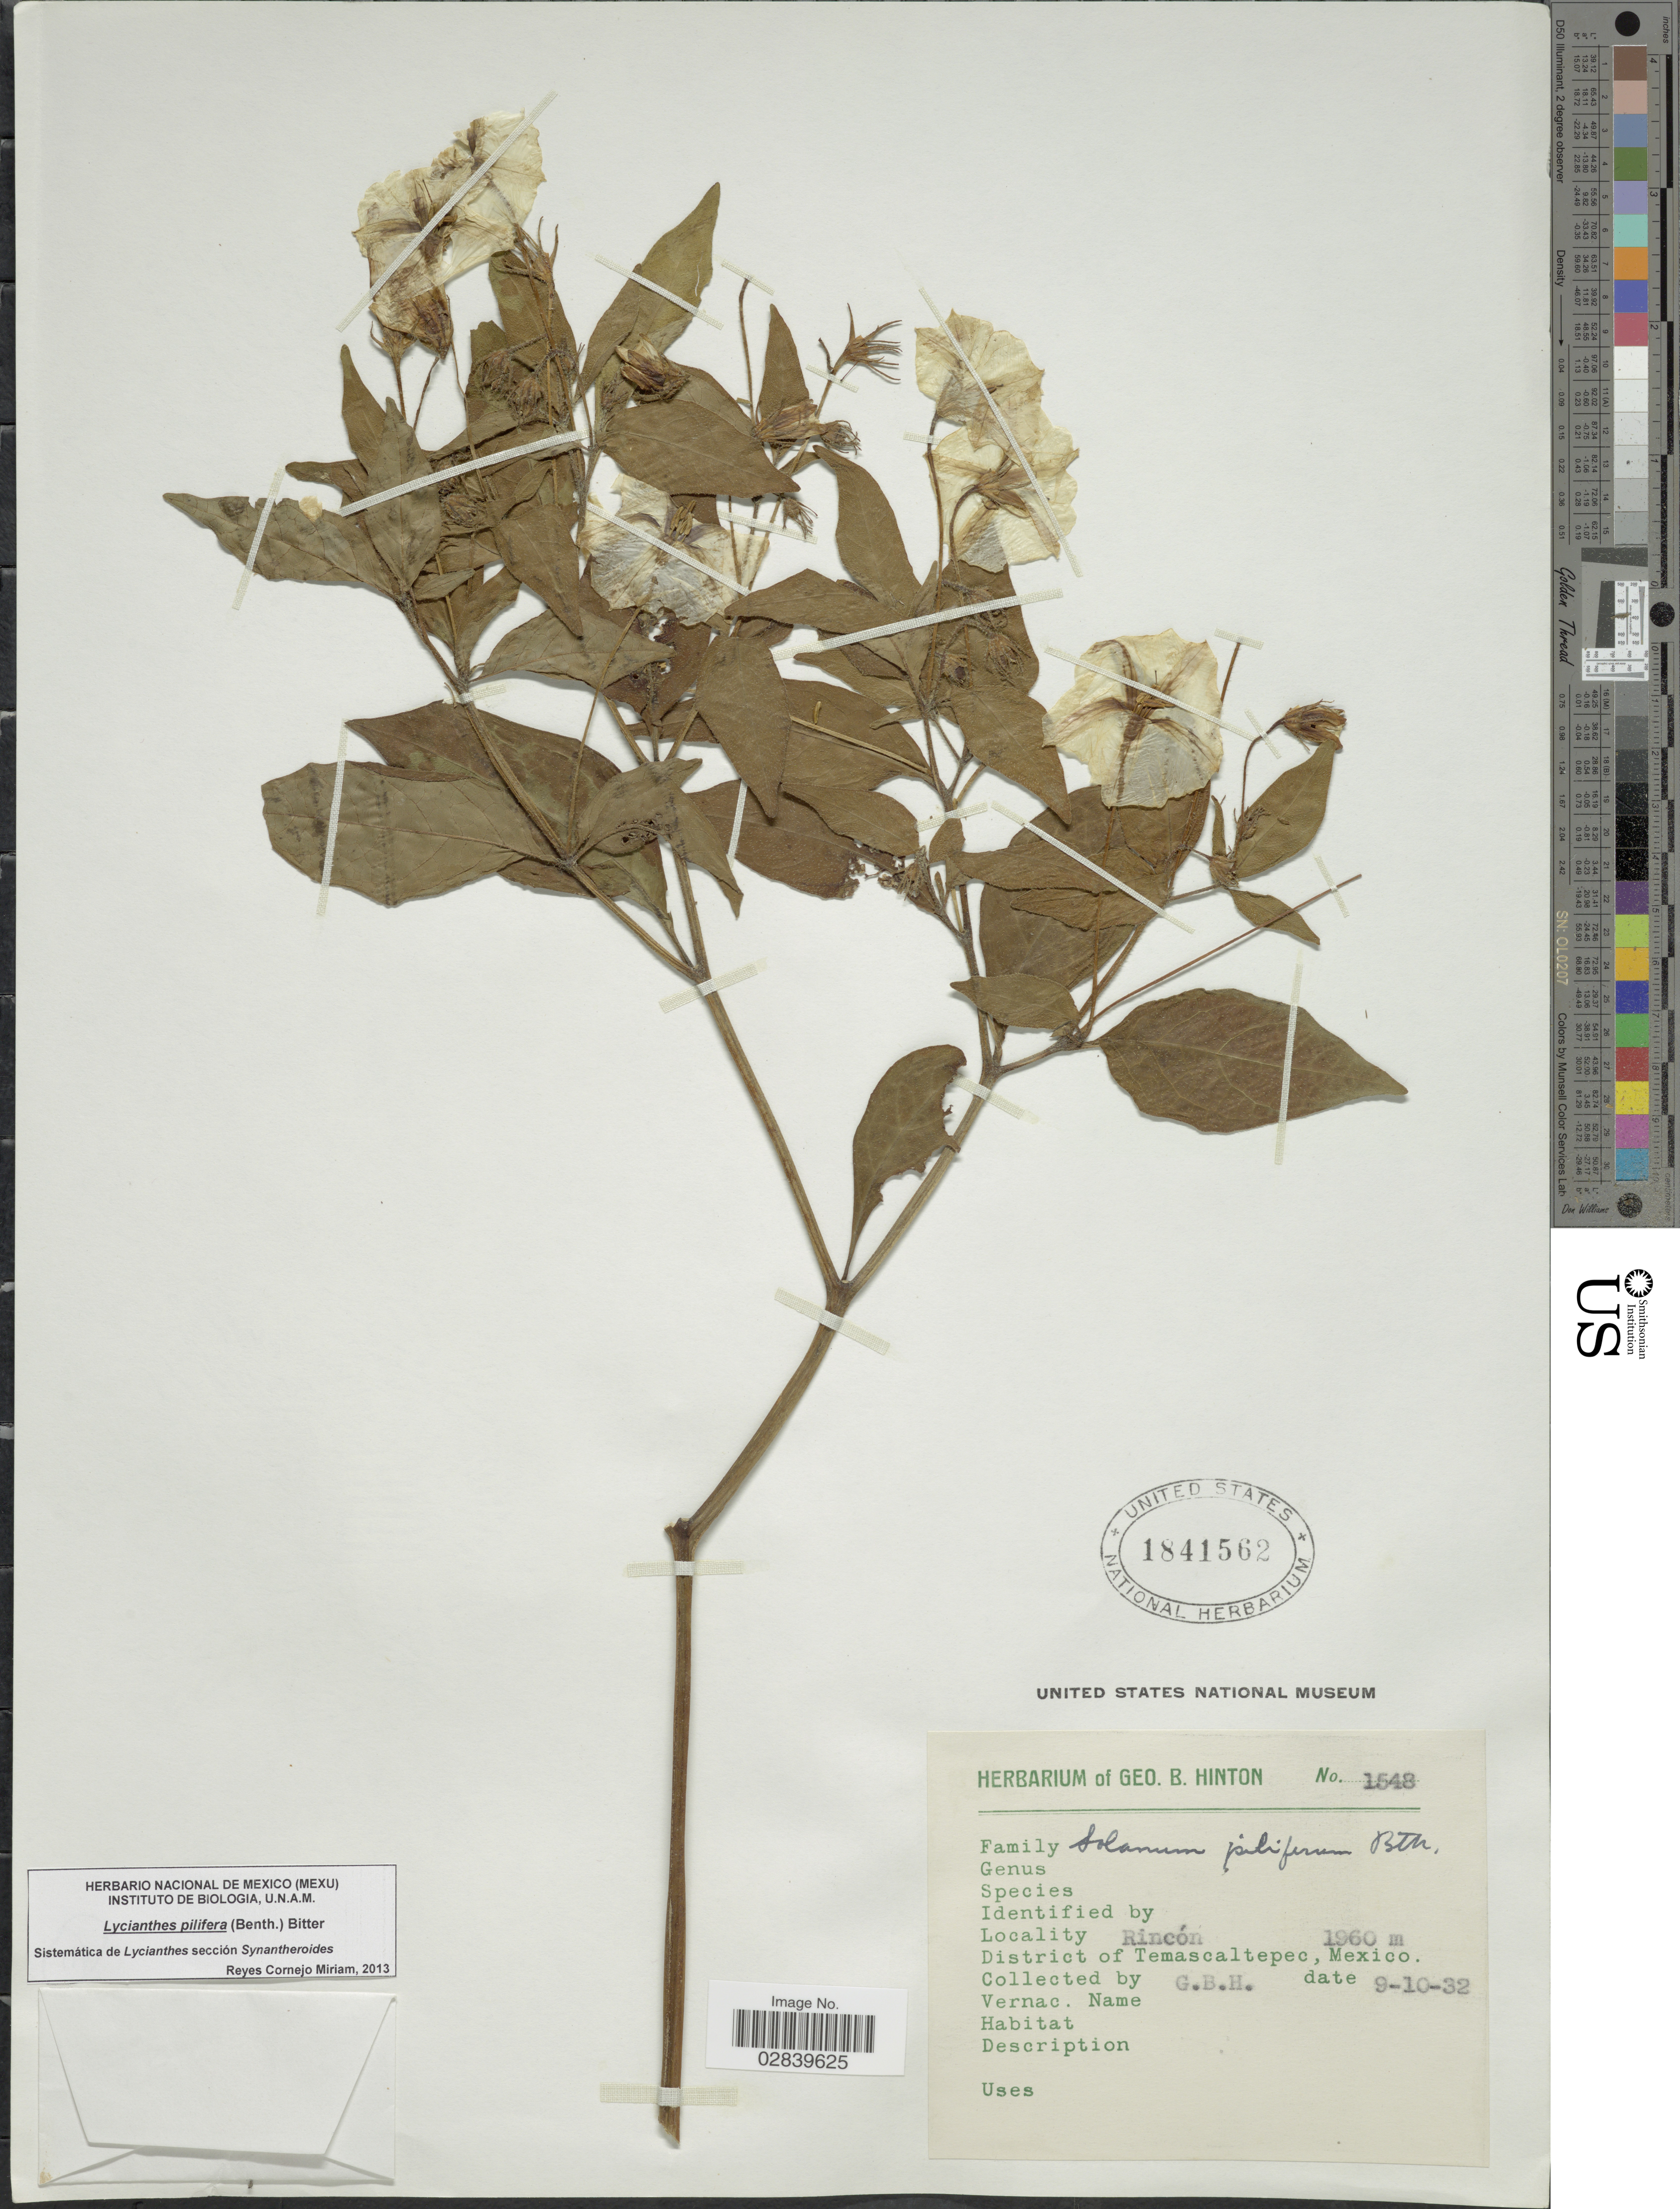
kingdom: Plantae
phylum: Tracheophyta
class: Magnoliopsida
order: Solanales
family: Solanaceae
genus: Lycianthes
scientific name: Lycianthes pilifera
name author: (Benth.) Bitter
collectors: G. B. Hinton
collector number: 1548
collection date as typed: Transcribed d/m/y: 9/10/32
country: Mexico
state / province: México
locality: Rincón. District of temascaltepec.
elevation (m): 1960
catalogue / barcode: US 1841562